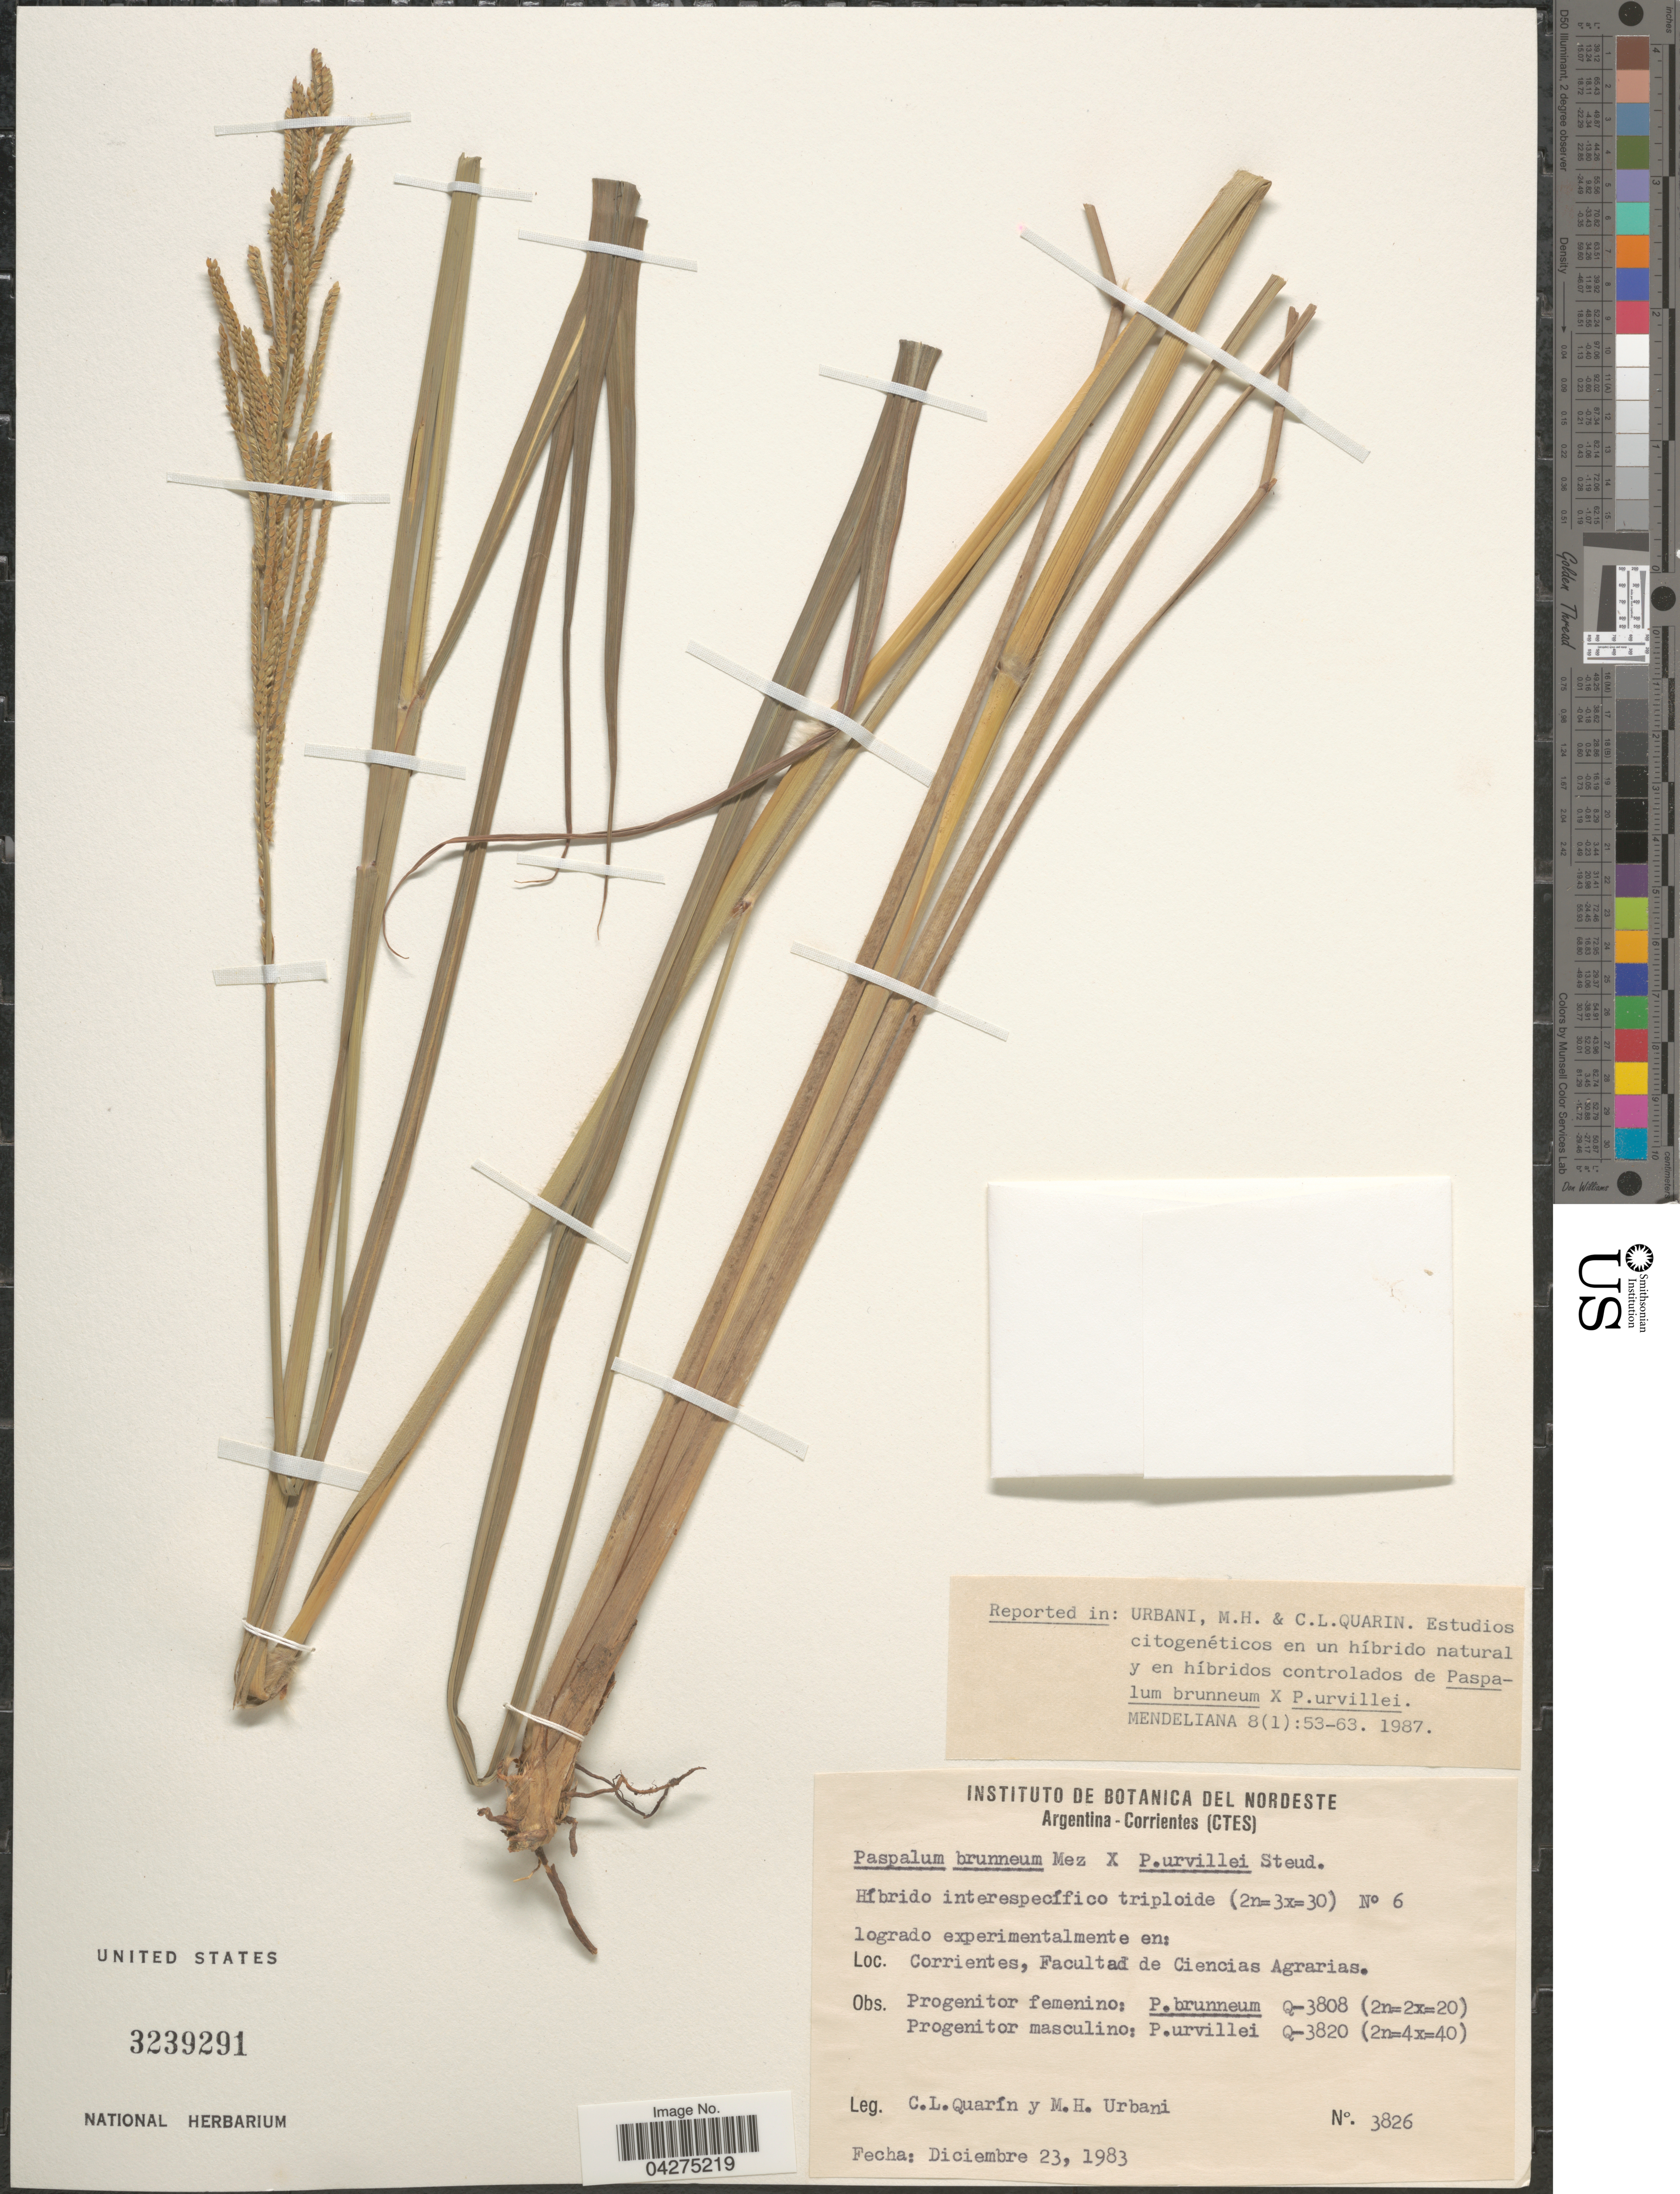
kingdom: Plantae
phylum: Tracheophyta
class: Liliopsida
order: Poales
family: Poaceae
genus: Paspalum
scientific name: Paspalum quarinii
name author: Morrone & Zuloaga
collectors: C. Quarin & M. Urbani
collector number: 3826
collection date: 1983-12-23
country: Argentina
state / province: Corrientes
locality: Facultad de Ciencias Agrarias.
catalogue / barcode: US 3239291